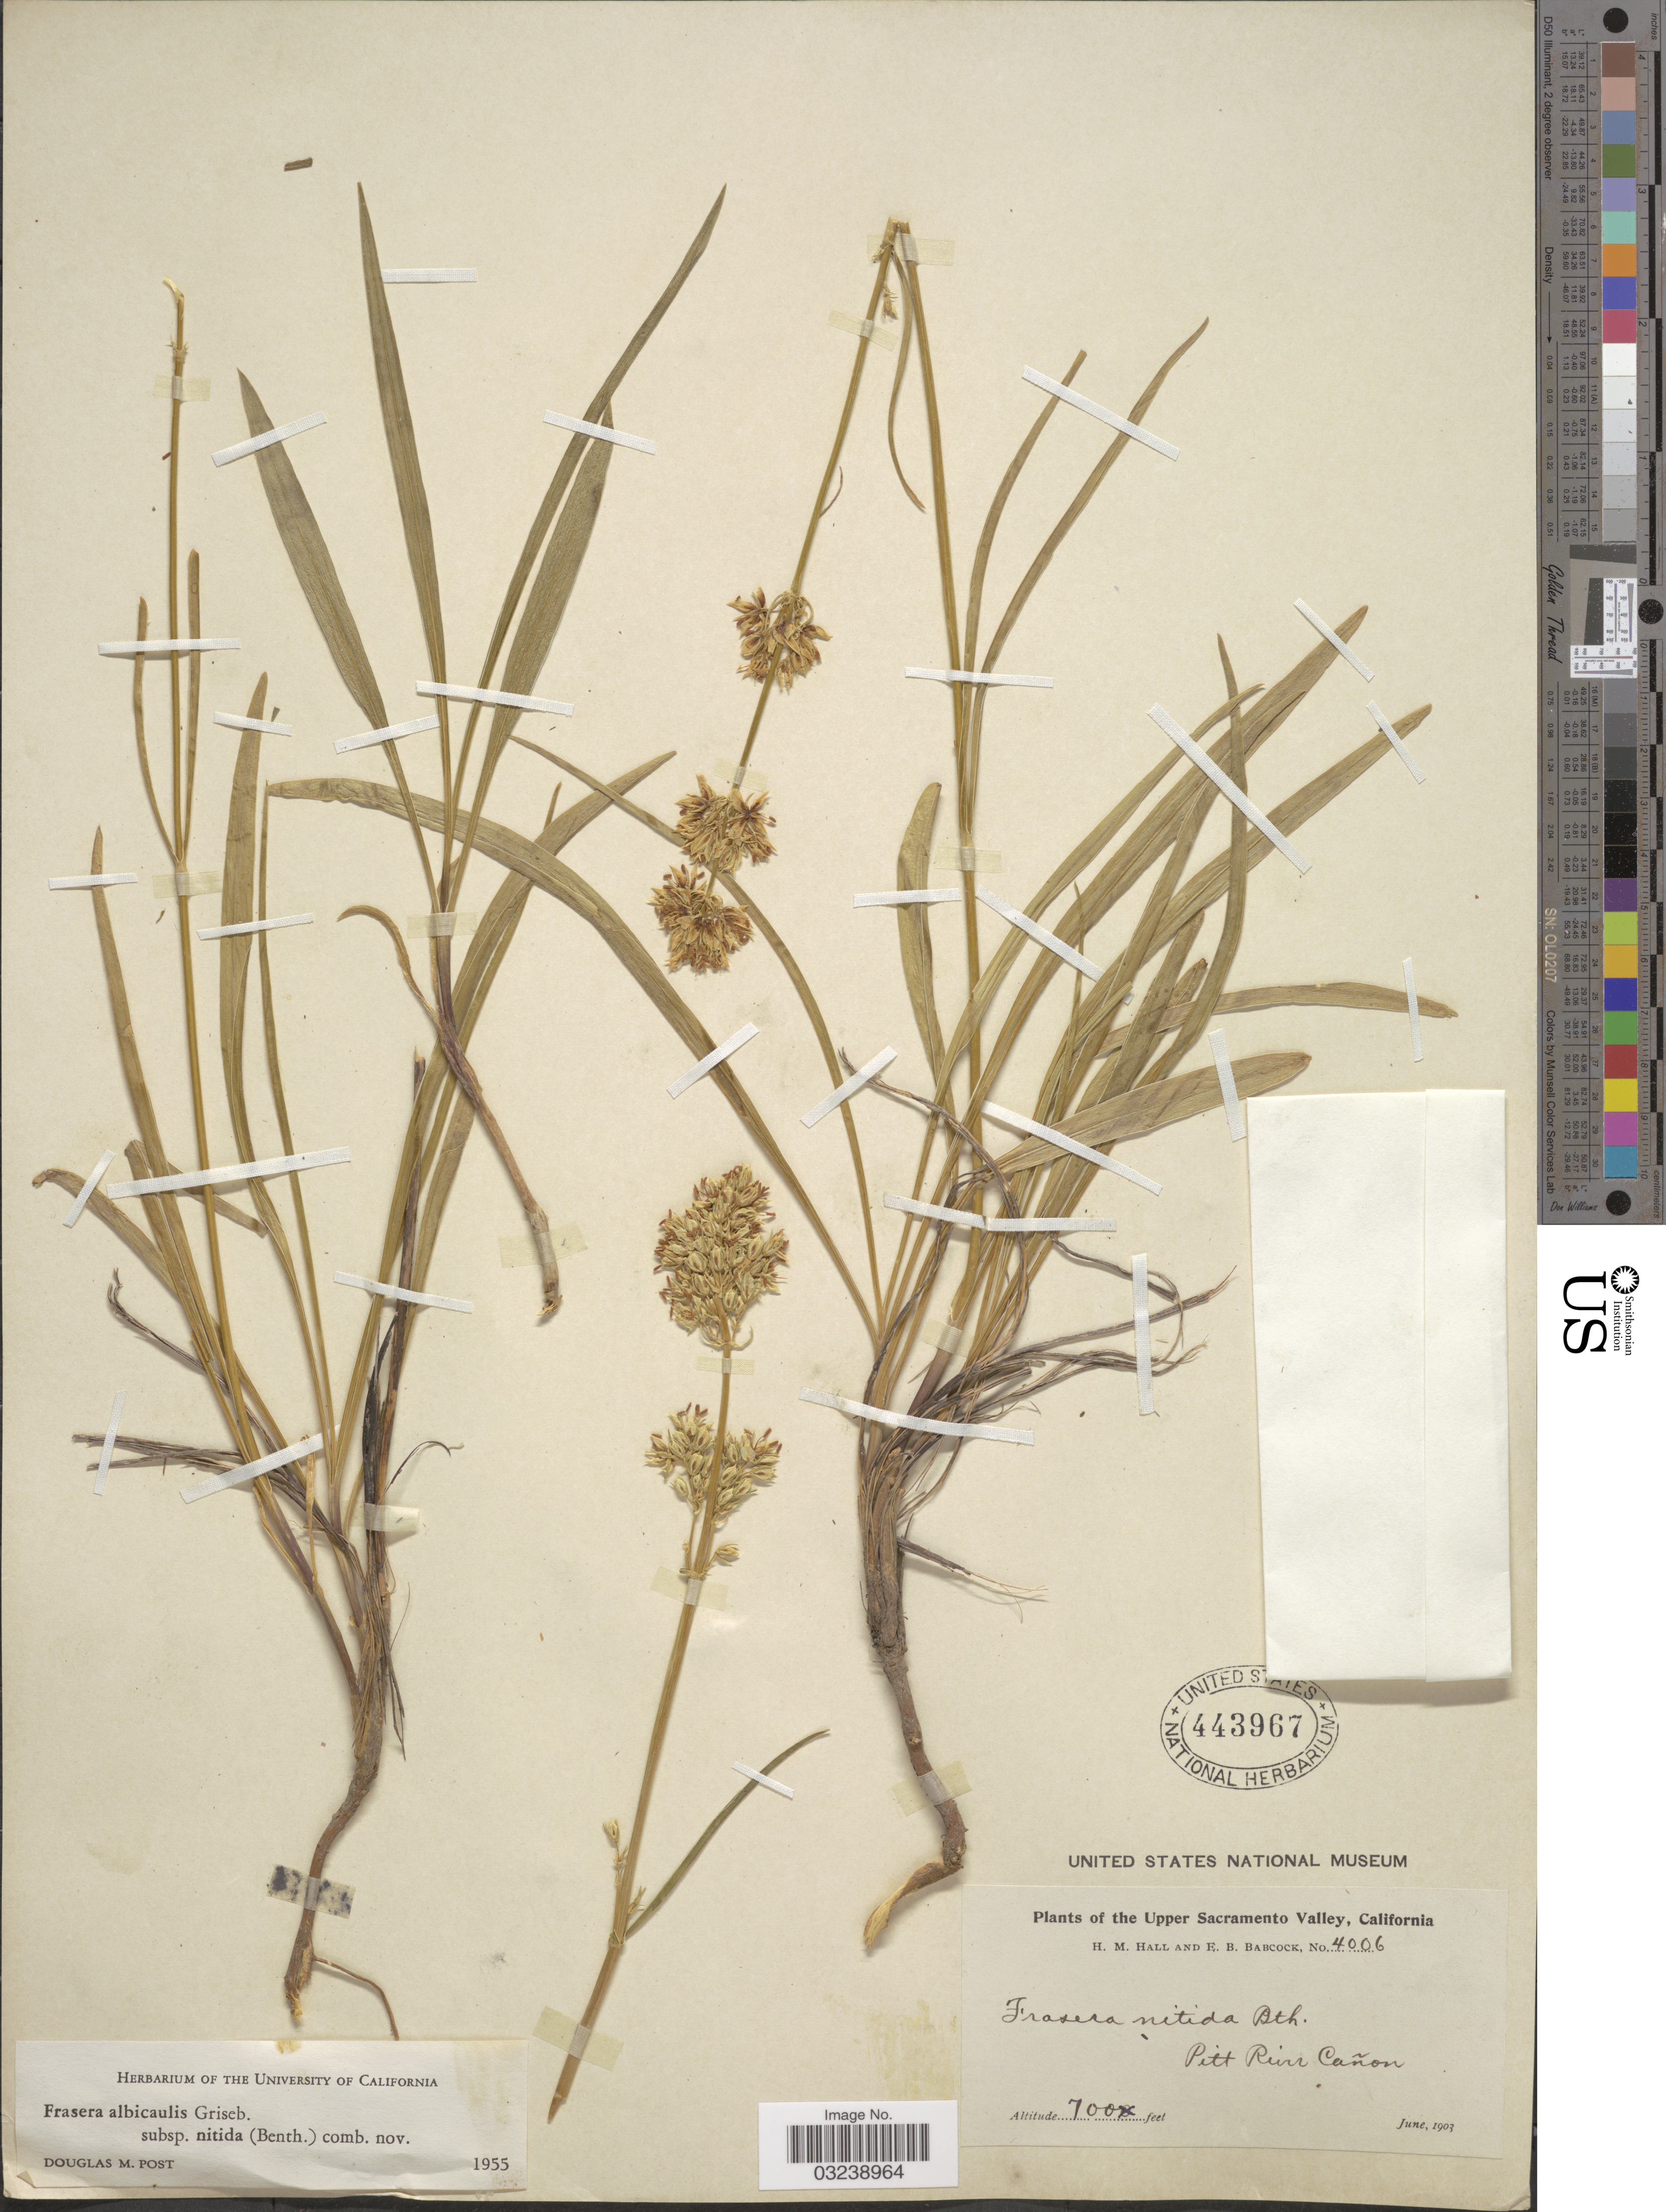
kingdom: Plantae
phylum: Tracheophyta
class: Magnoliopsida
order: Gentianales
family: Gentianaceae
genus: Frasera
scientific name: Frasera albicaulis var. nitida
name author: (Benth.) C.L. Hitchc.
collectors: H. M. Hall & E. B. Babcock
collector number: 4006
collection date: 1903-06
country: United States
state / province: California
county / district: Sacramento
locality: Upper Sacramento Valley. Pitt River Cañon.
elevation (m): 213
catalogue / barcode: US 443967